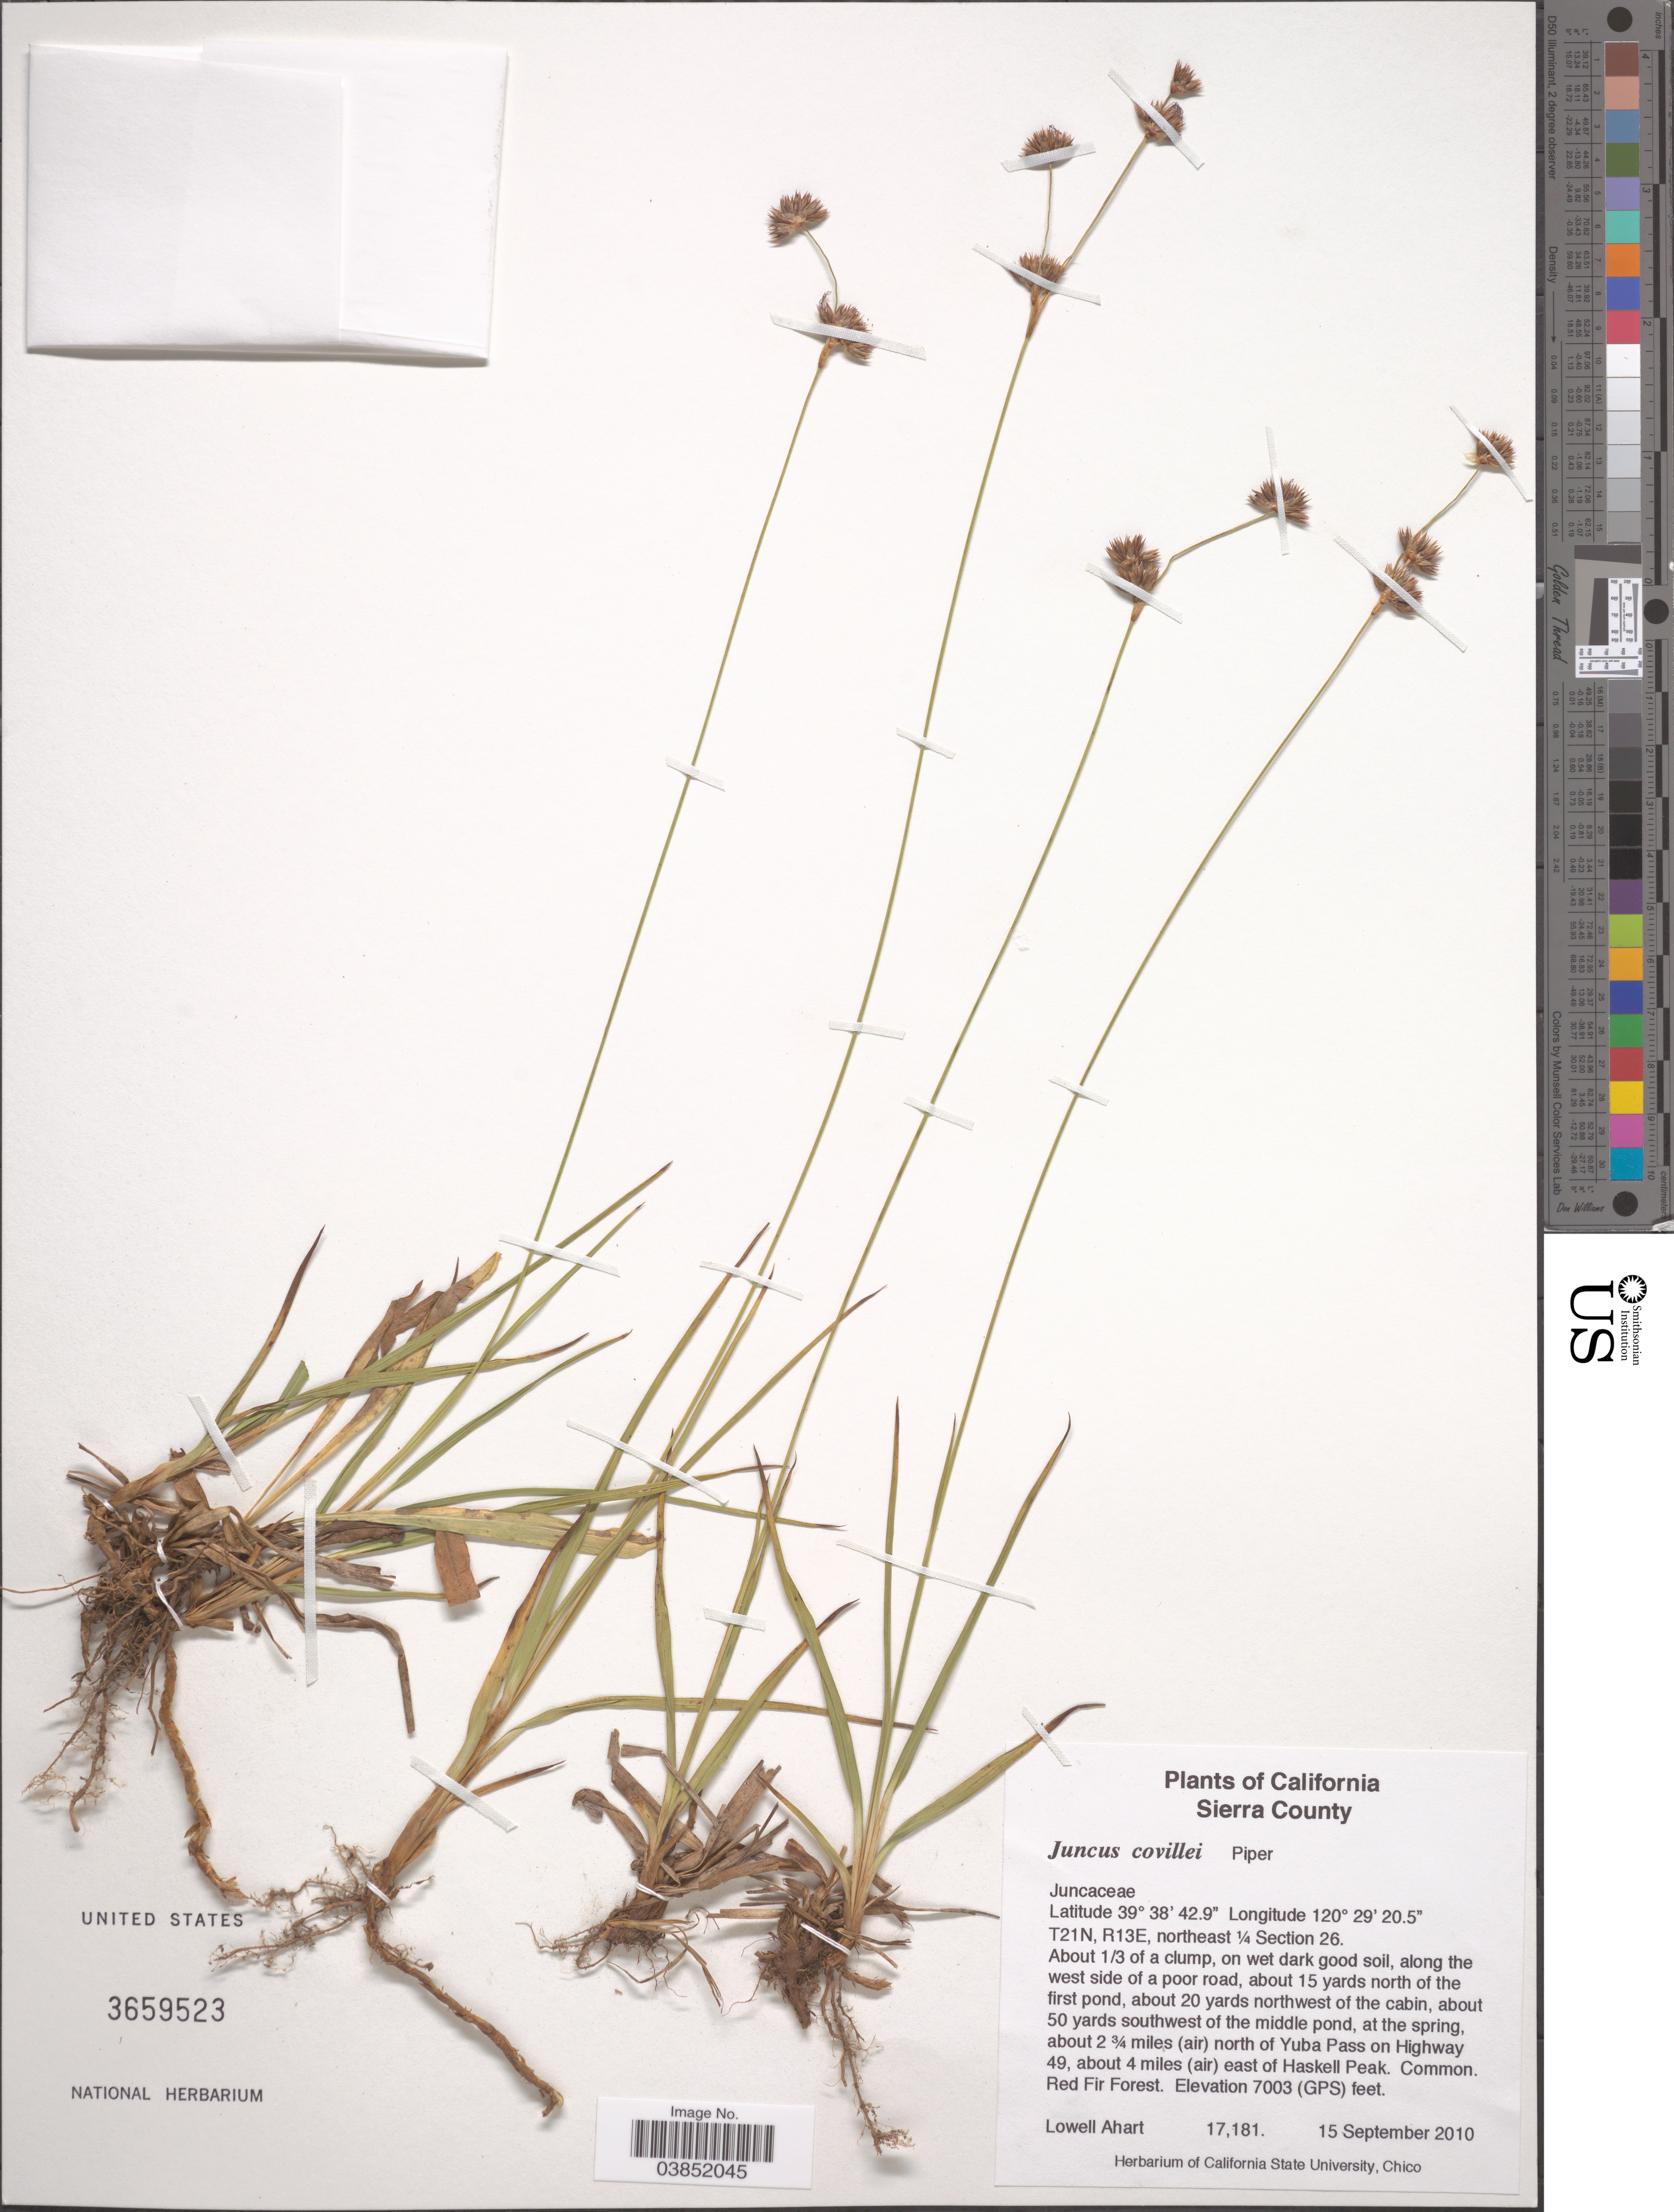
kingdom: Plantae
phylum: Tracheophyta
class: Liliopsida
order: Poales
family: Juncaceae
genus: Juncus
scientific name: Juncus covillei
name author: Piper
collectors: L. Ahart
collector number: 17181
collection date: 2010-09-15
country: United States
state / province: California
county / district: Sierra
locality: Sierra County. T21N, R13E, northeast ¼ Section 26. About 15 yards north of the first pond, about 20 yards northwest of the cabin, about 50 yards southwest of the middle pond, at the spring, about 2 ¾ miles (air) north of Yuba Pass on highway 49, about 4 miles (air) east of Haskell Peak. Red Fir Forest.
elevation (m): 2135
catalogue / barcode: US 3659523